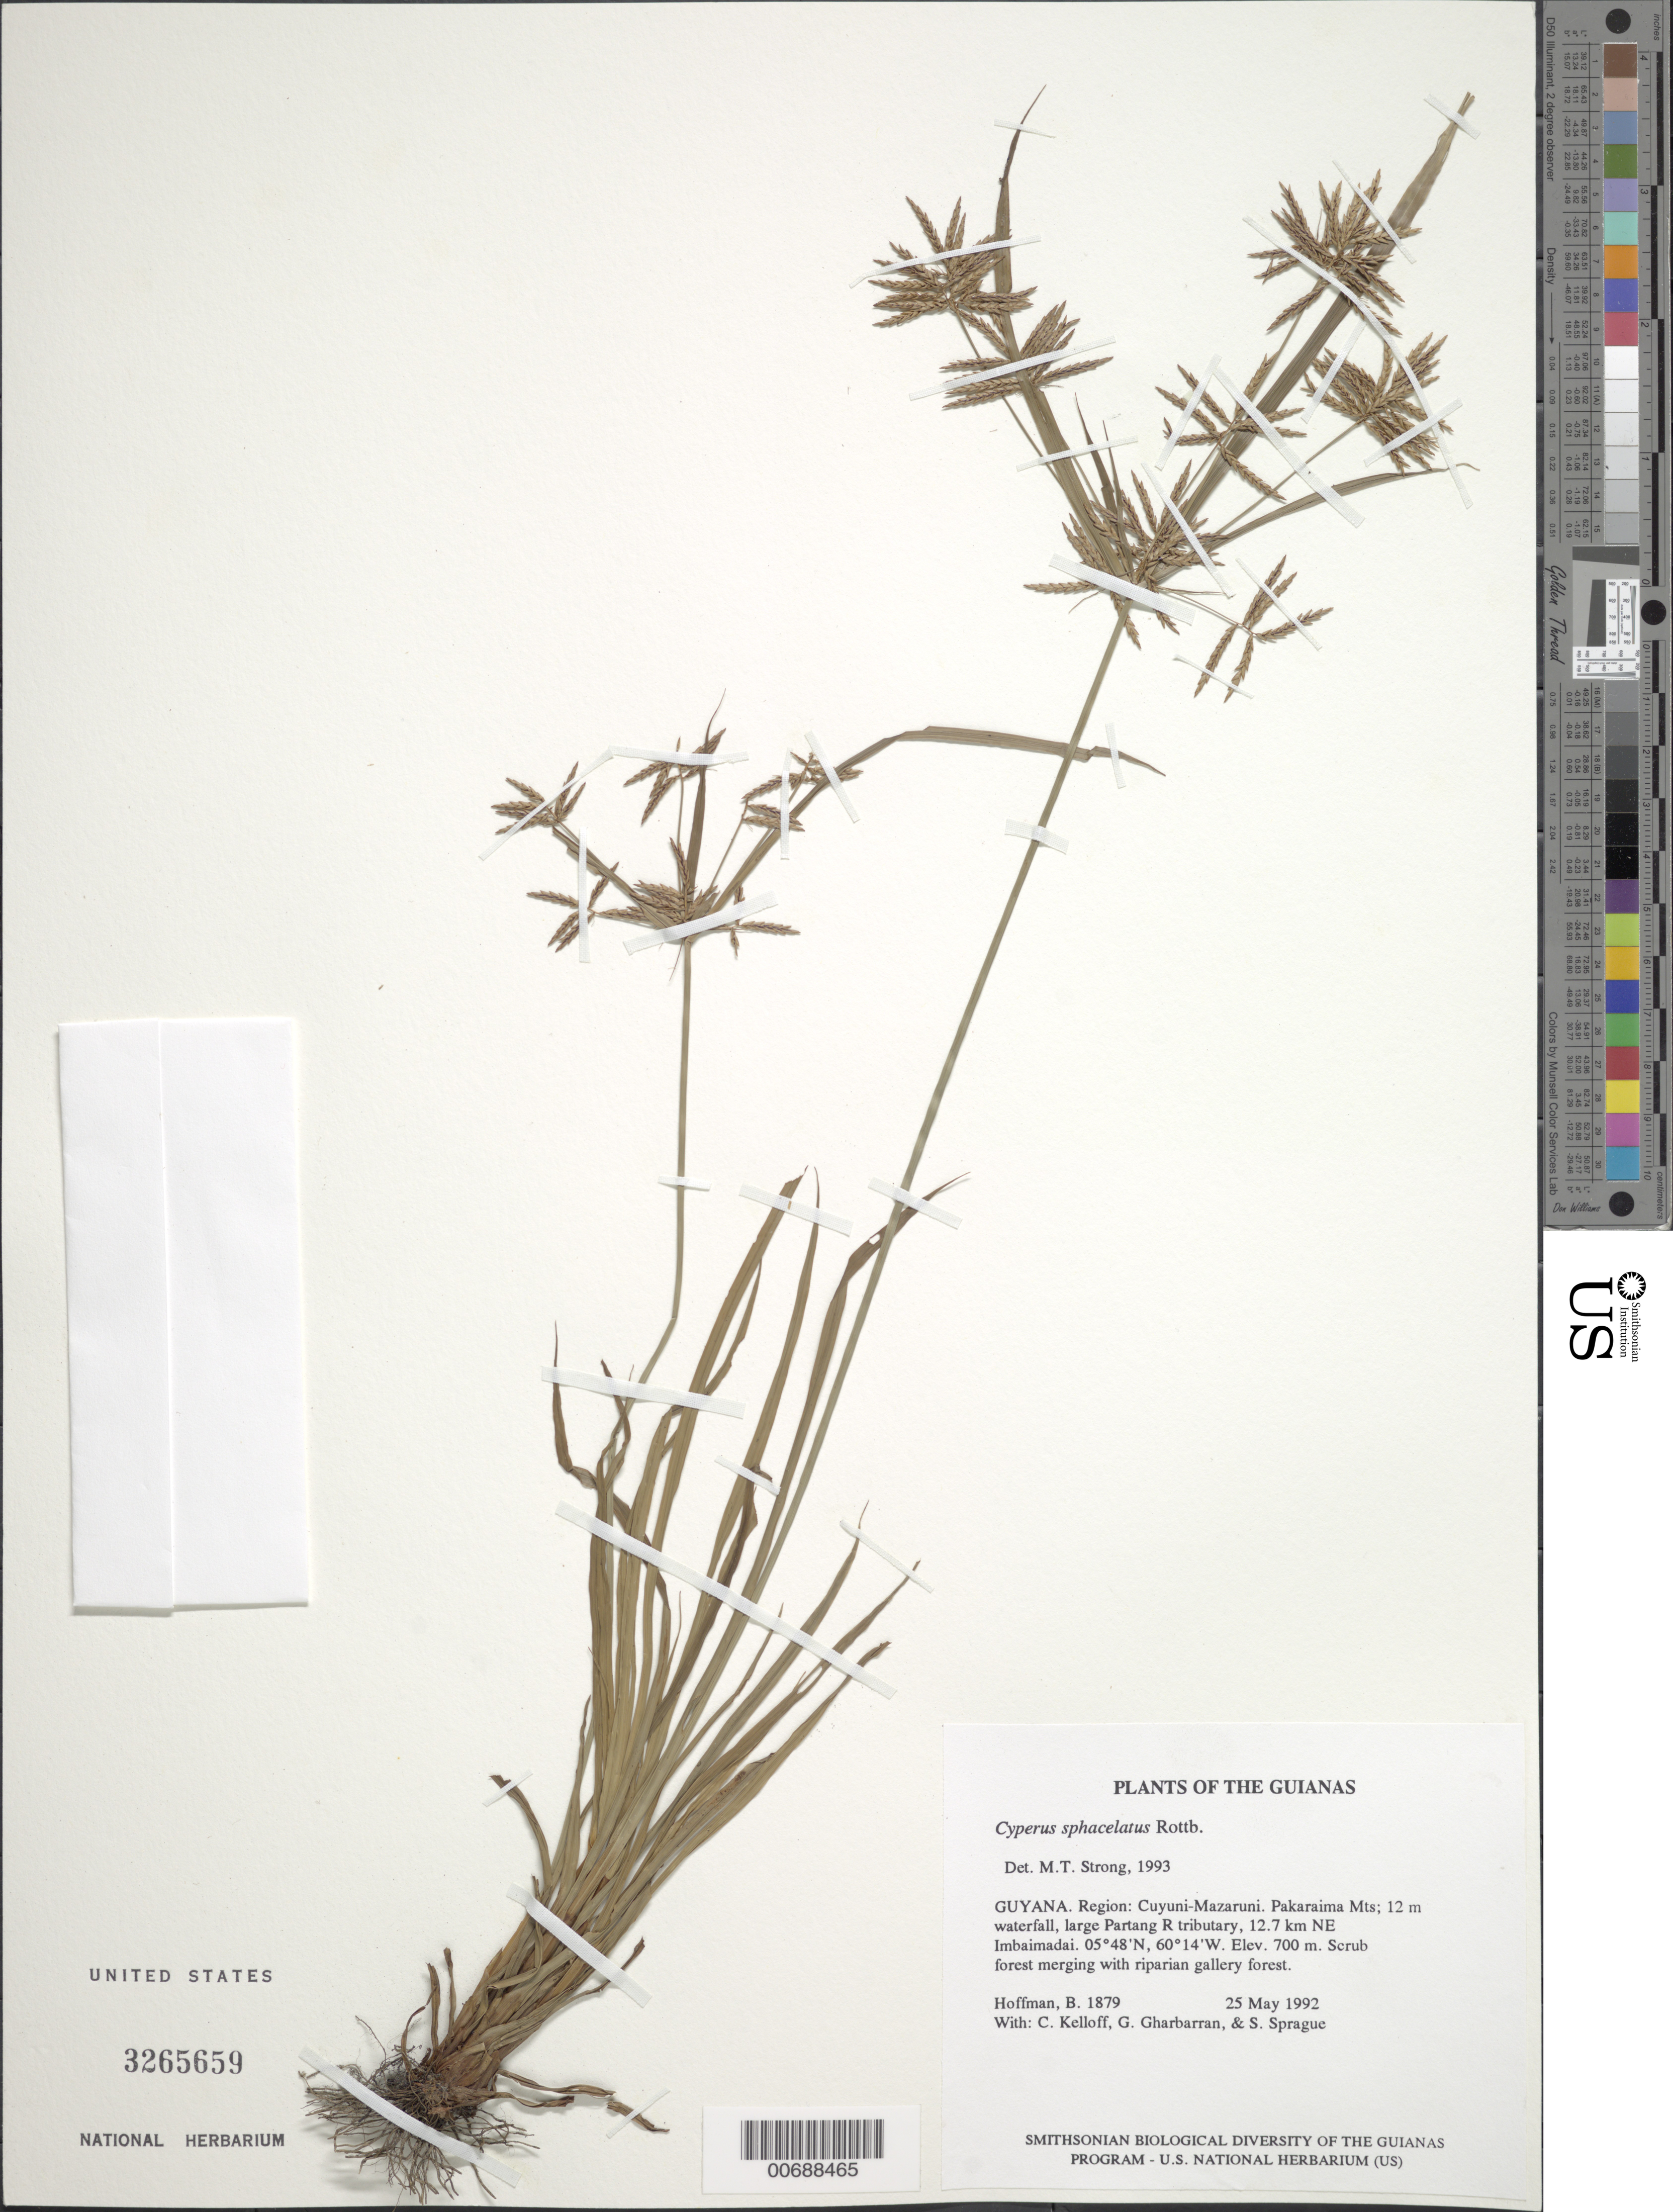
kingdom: Plantae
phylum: Tracheophyta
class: Liliopsida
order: Poales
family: Cyperaceae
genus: Cyperus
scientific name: Cyperus sphacelatus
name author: Rottb.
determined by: Strong, M. T., (US), Smithsonian Institution - National Museum of Natural History (UNITED STATES)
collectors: B. Hoffman, C. L. Kelloff, G. Gharbarran & S. Sprague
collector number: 1879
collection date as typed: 25 May 1992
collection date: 1992-05-25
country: Guyana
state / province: Cuyuni-Mazaruni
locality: Pakaraima Mts; 12 m waterfall, large Partang River tributary, 12.7 km NE of Imbaimadai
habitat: Scrub forest merging with riparian gallery forest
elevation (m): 700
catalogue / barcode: US 3265659